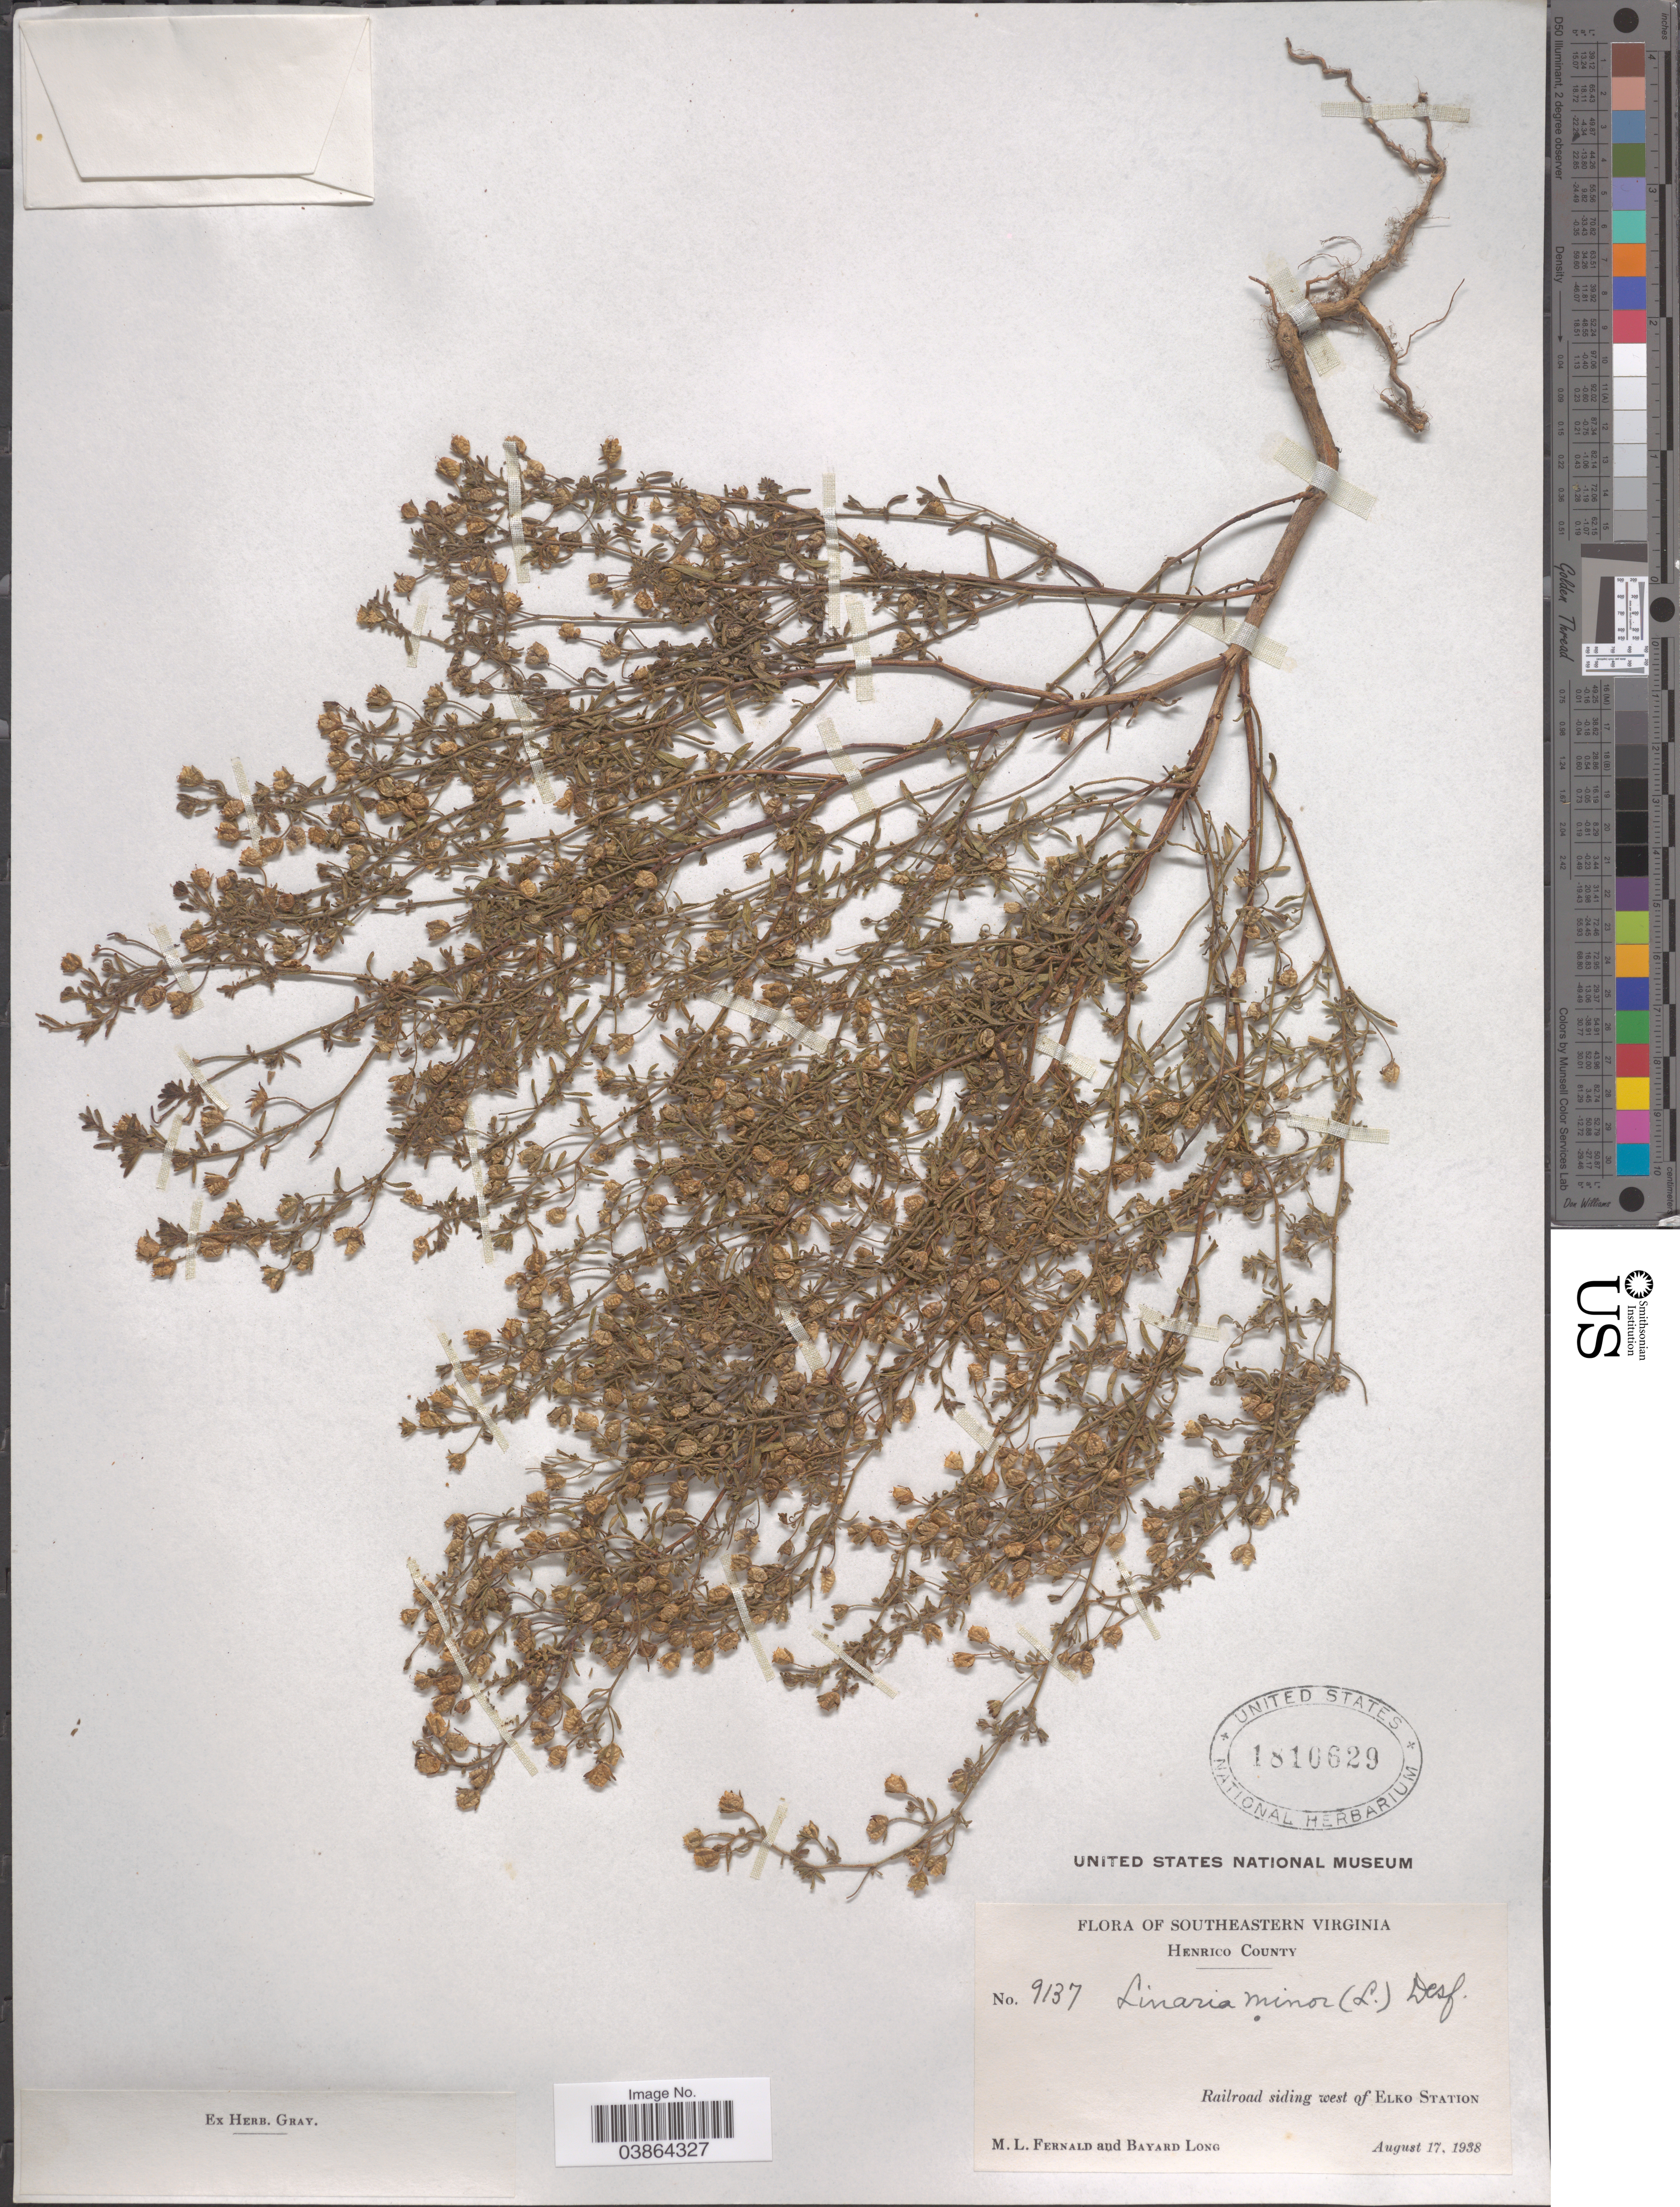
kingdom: Plantae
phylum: Tracheophyta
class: Magnoliopsida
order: Lamiales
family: Plantaginaceae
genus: Chaenorrhinum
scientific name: Chaenorrhinum minor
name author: (L.) Lange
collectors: M. L. Fernald & B. Long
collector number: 9137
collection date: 1938-08-17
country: United States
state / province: Virginia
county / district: Henrico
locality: Southeastern Virginia. Henrico County. Railroad siding west of Elko Station.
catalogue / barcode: US 1810629